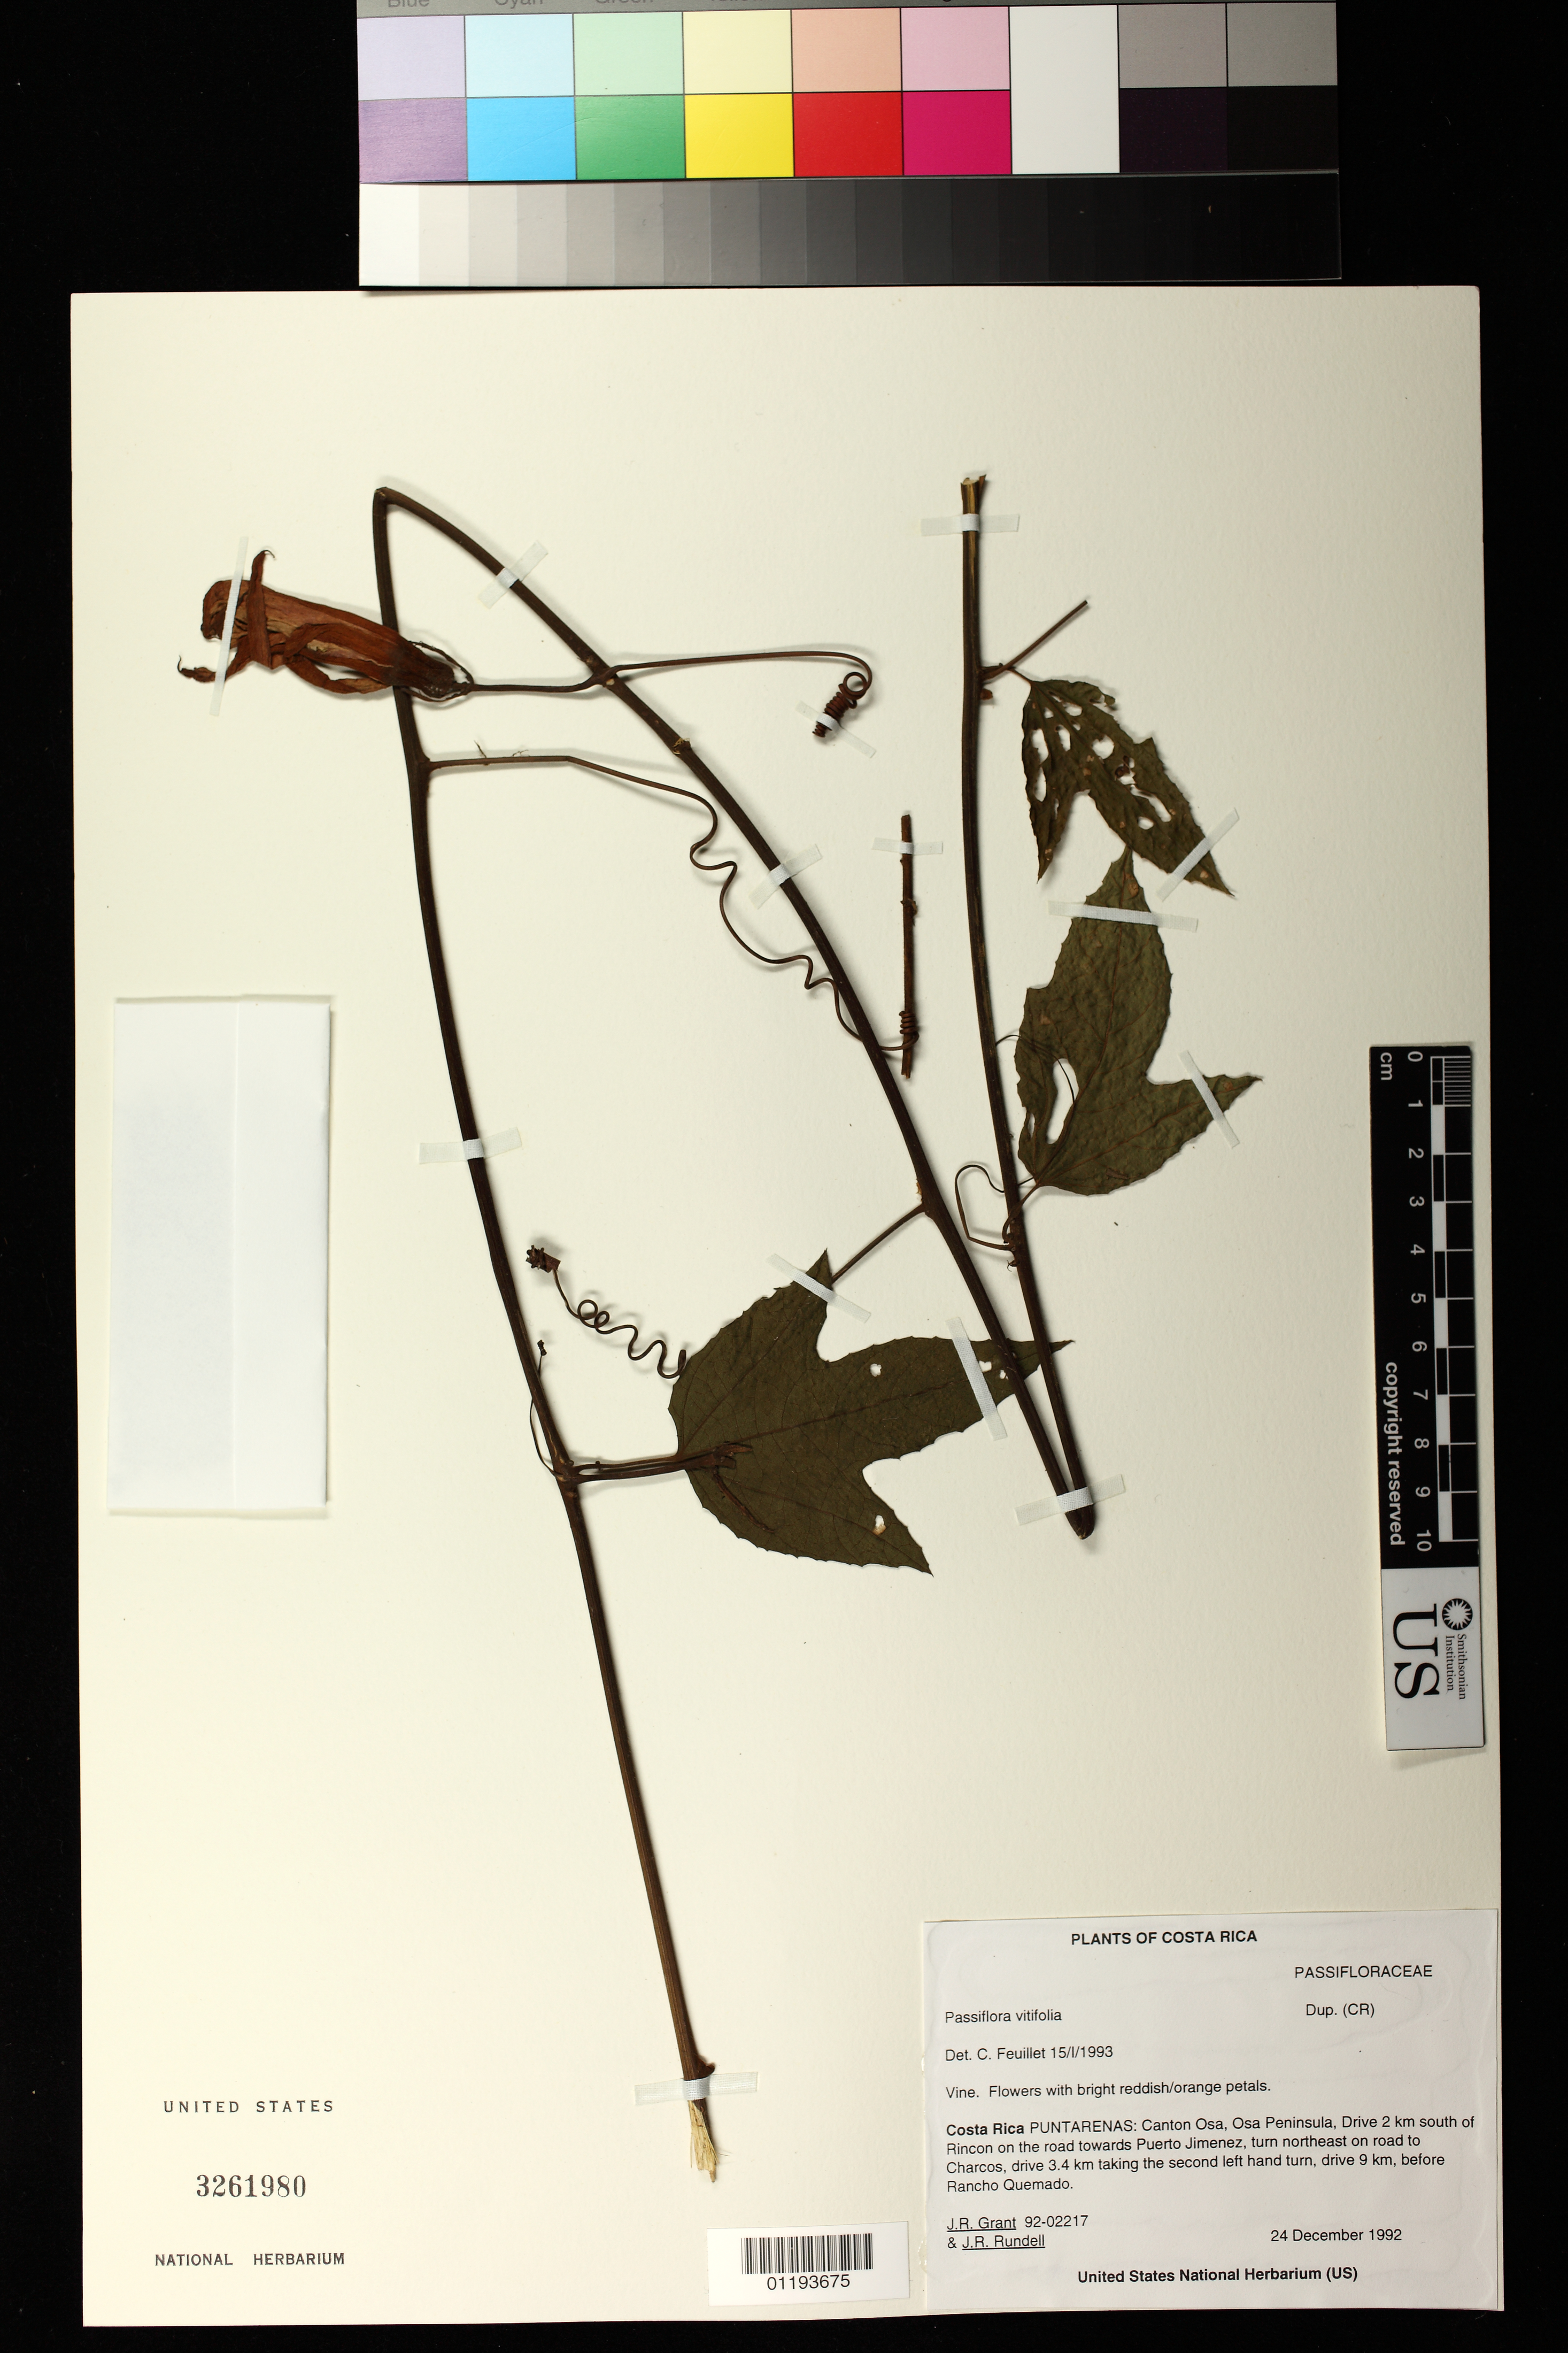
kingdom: Plantae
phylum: Tracheophyta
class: Magnoliopsida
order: Malpighiales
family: Passifloraceae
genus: Passiflora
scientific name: Passiflora vitifolia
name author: Kunth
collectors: J. R. Grant & J. R. Rundell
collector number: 92-02217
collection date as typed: Dec 24 1992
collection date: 1992-12-24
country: Costa Rica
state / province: Puntarenas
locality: Canton Osa, Osa Peninsula, Drive 2 km south of Rincon on the road towards Puerto Jimenez, turn northeast on road to Charcos, drive 3.4 km taking the second left hand turn, drive 9 km, before Rancho Quemado.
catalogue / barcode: US 3261980